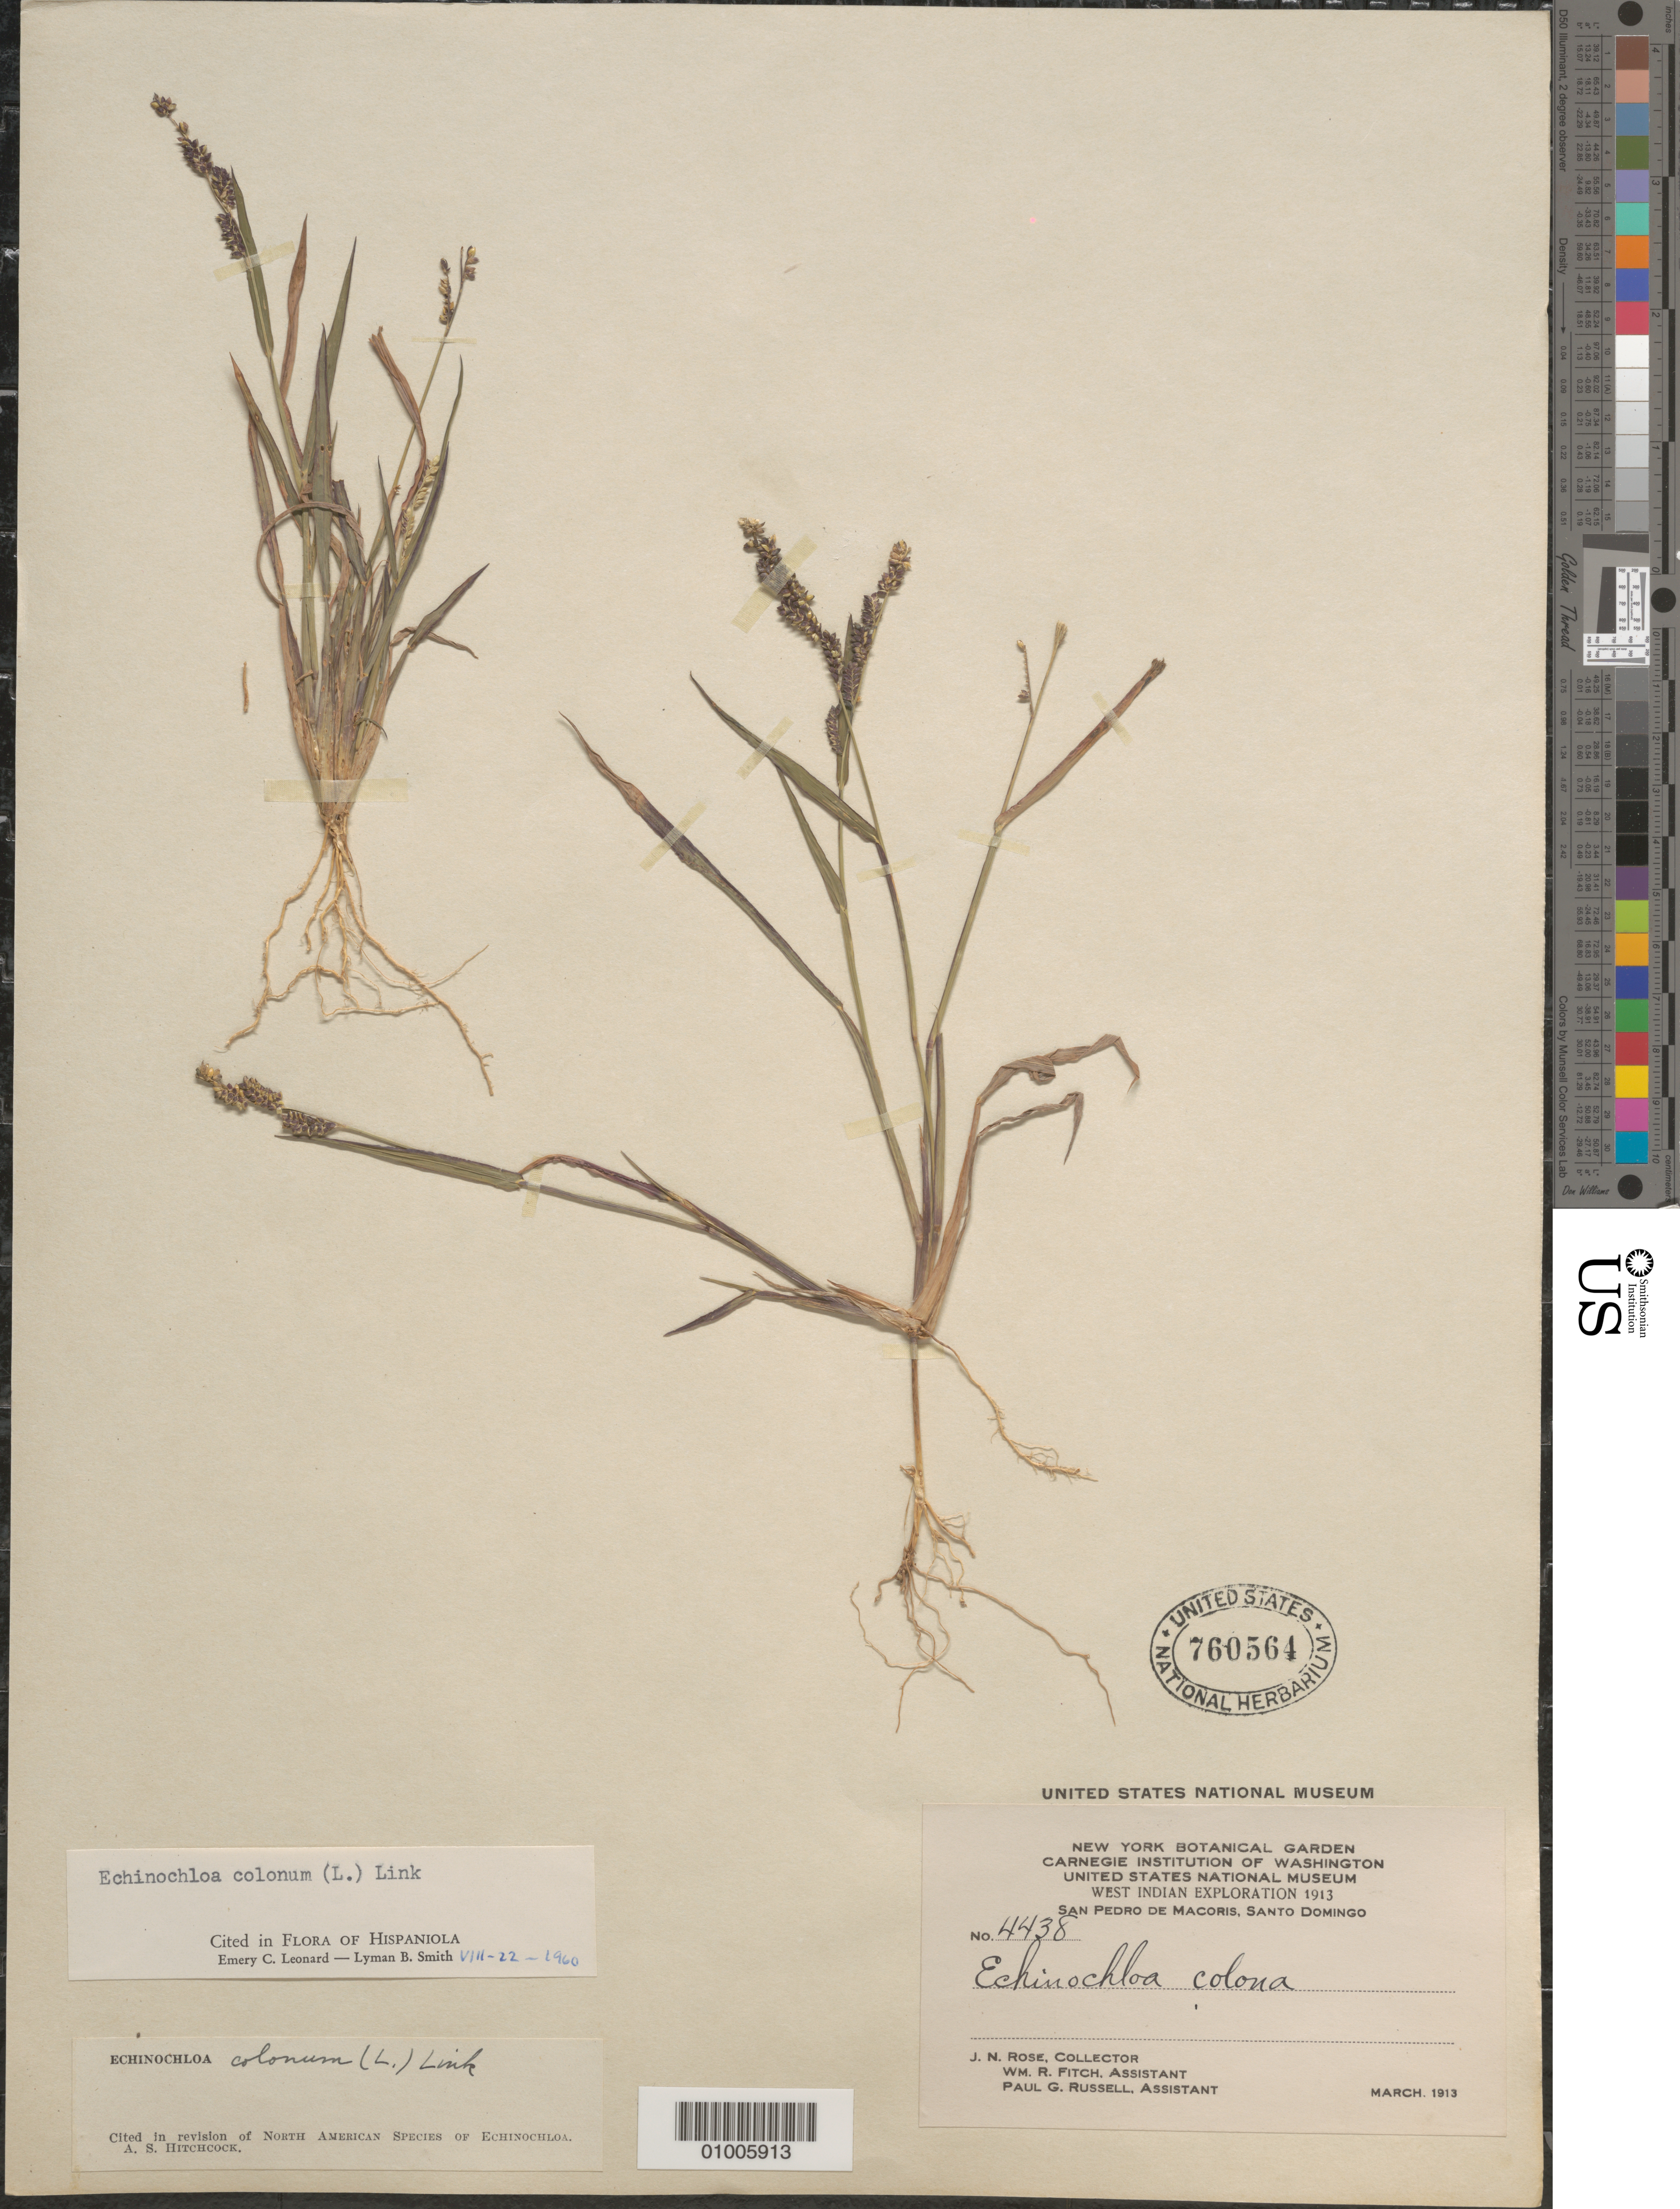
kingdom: Plantae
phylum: Tracheophyta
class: Liliopsida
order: Poales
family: Poaceae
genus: Echinochloa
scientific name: Echinochloa colona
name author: (L.) Link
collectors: J. N. Rose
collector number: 4438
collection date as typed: Mar 1913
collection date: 1913-03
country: Dominican Republic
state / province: Distrito Nacional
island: Hispaniola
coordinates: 0 N, 0 E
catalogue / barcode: US 760564